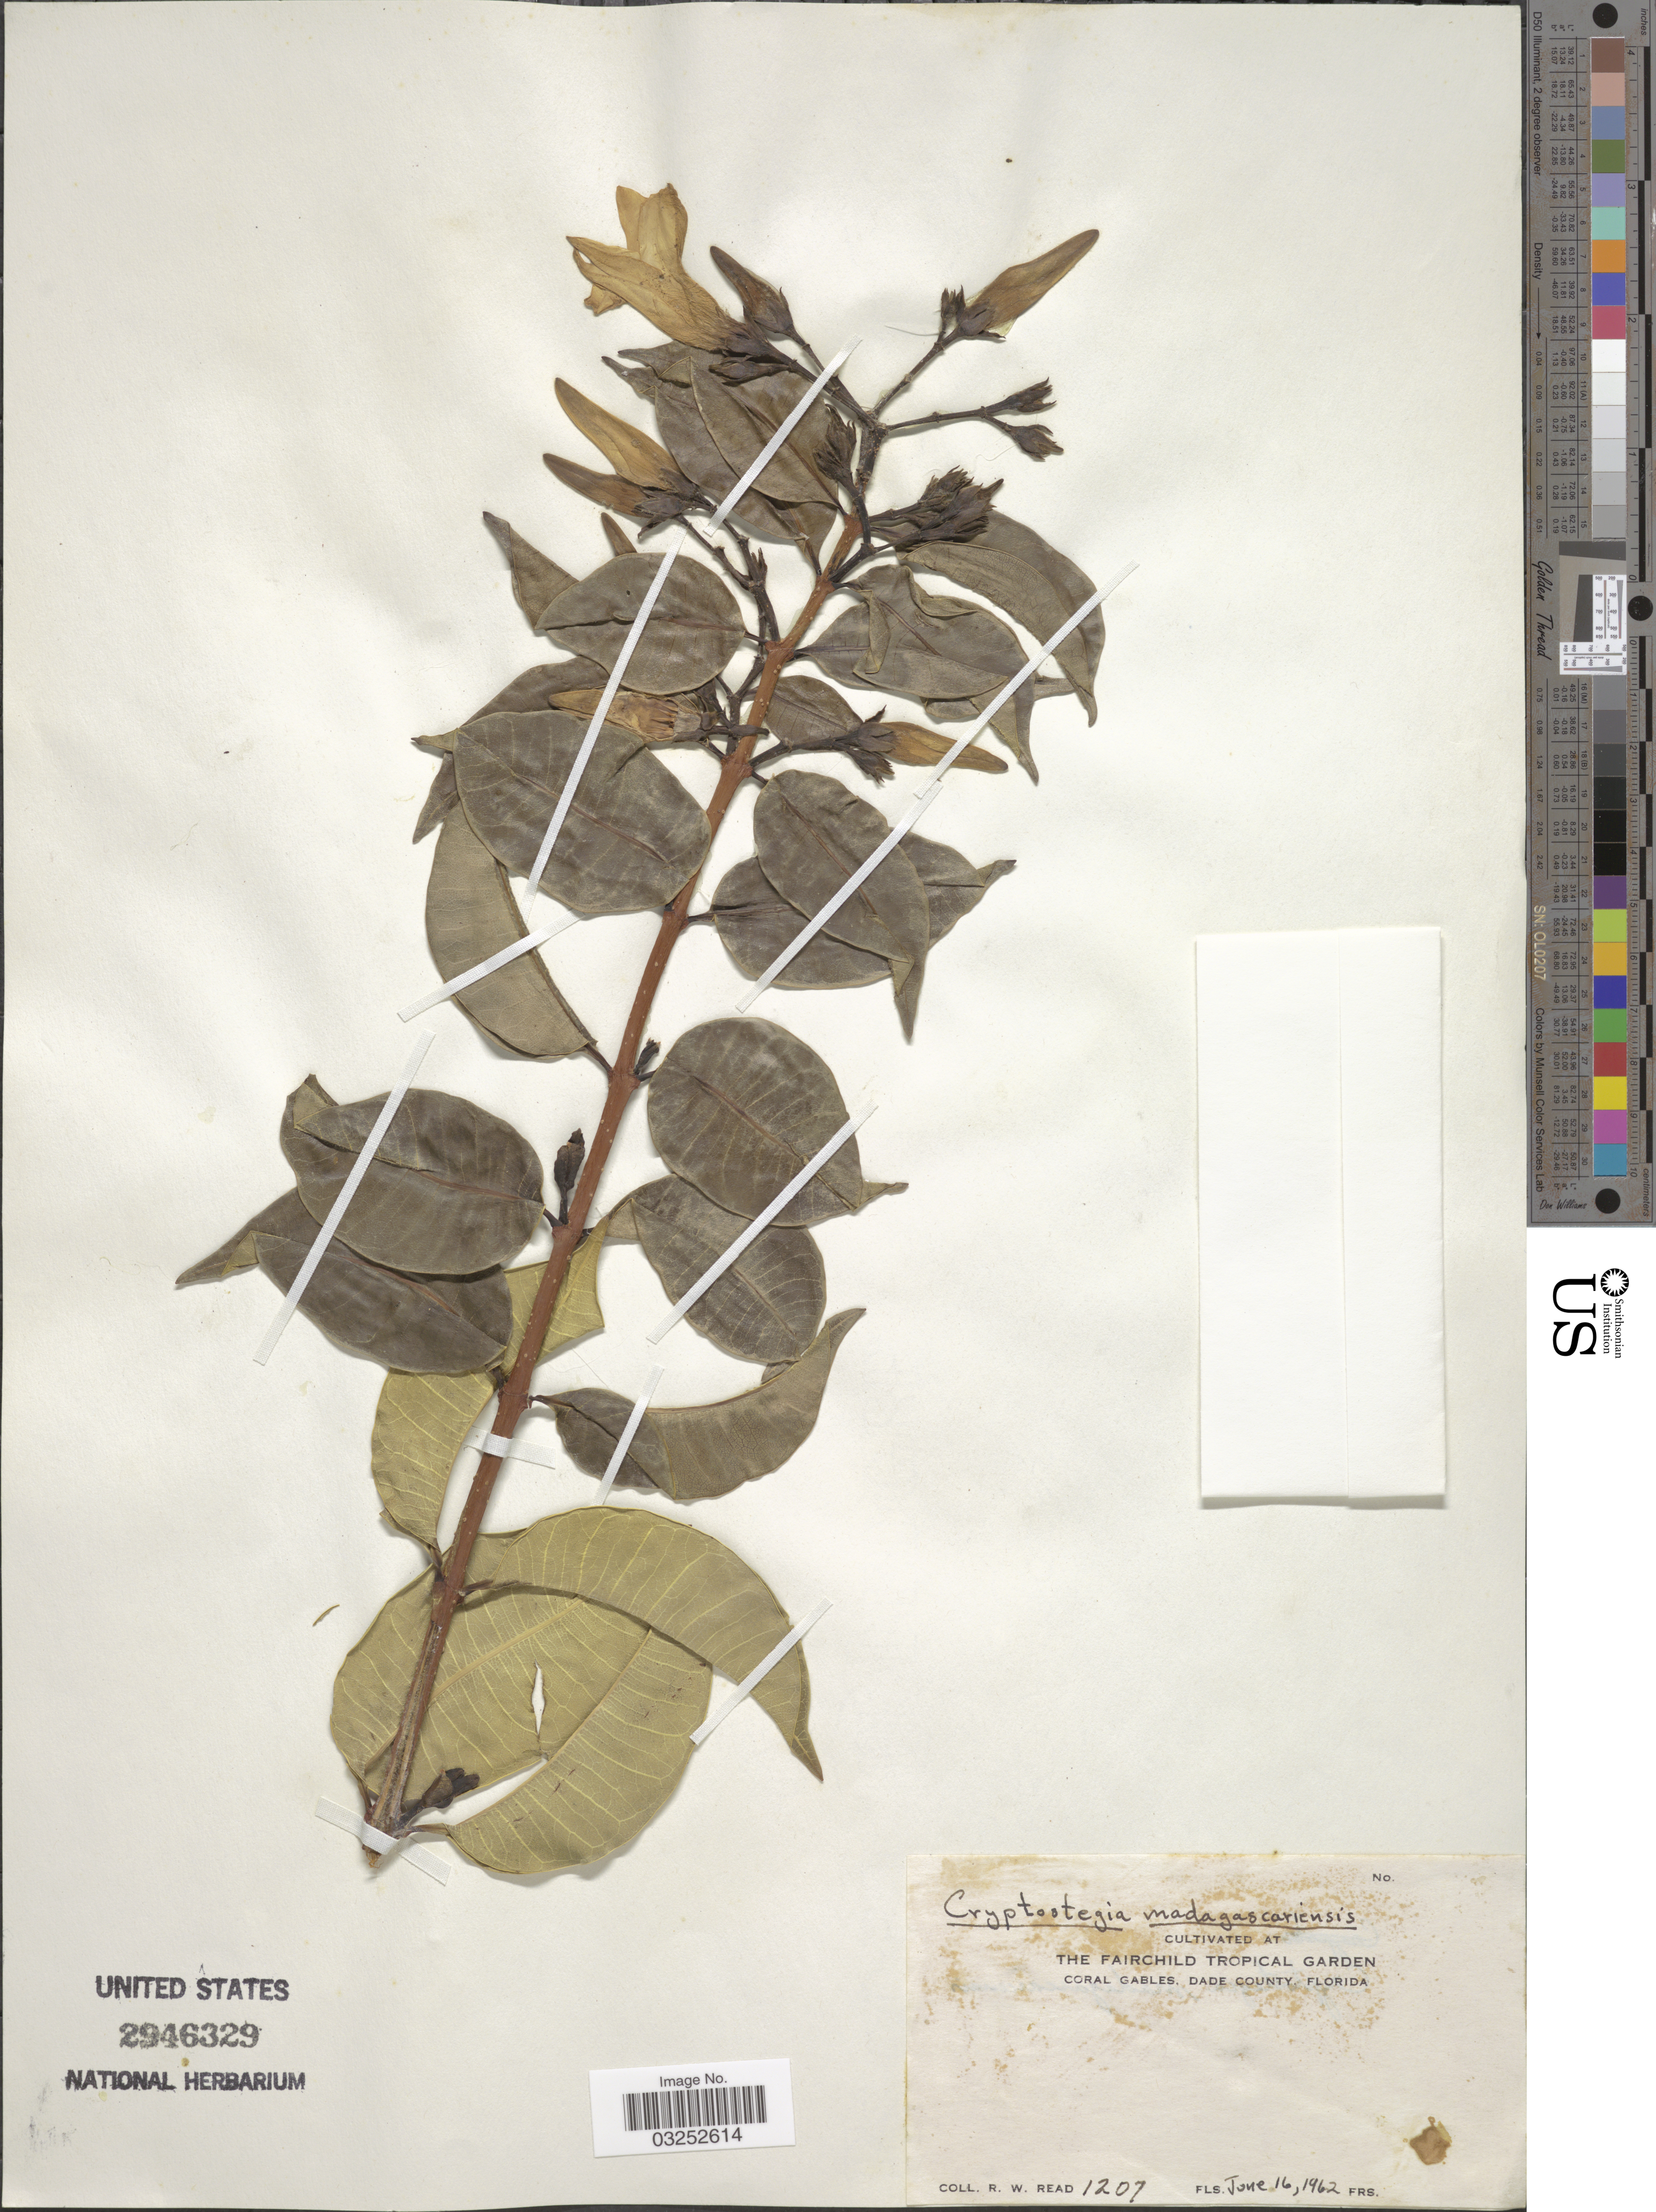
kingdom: Plantae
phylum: Tracheophyta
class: Magnoliopsida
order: Gentianales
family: Apocynaceae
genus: Cryptostegia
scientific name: Cryptostegia madagascariensis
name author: Bojer ex Decne.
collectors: R. W. Read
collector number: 1207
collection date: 1962-06-16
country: United States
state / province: Florida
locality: The Fairchild Tropical Garden, Coral Gables, Dade County, Florida.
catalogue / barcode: US 2946329